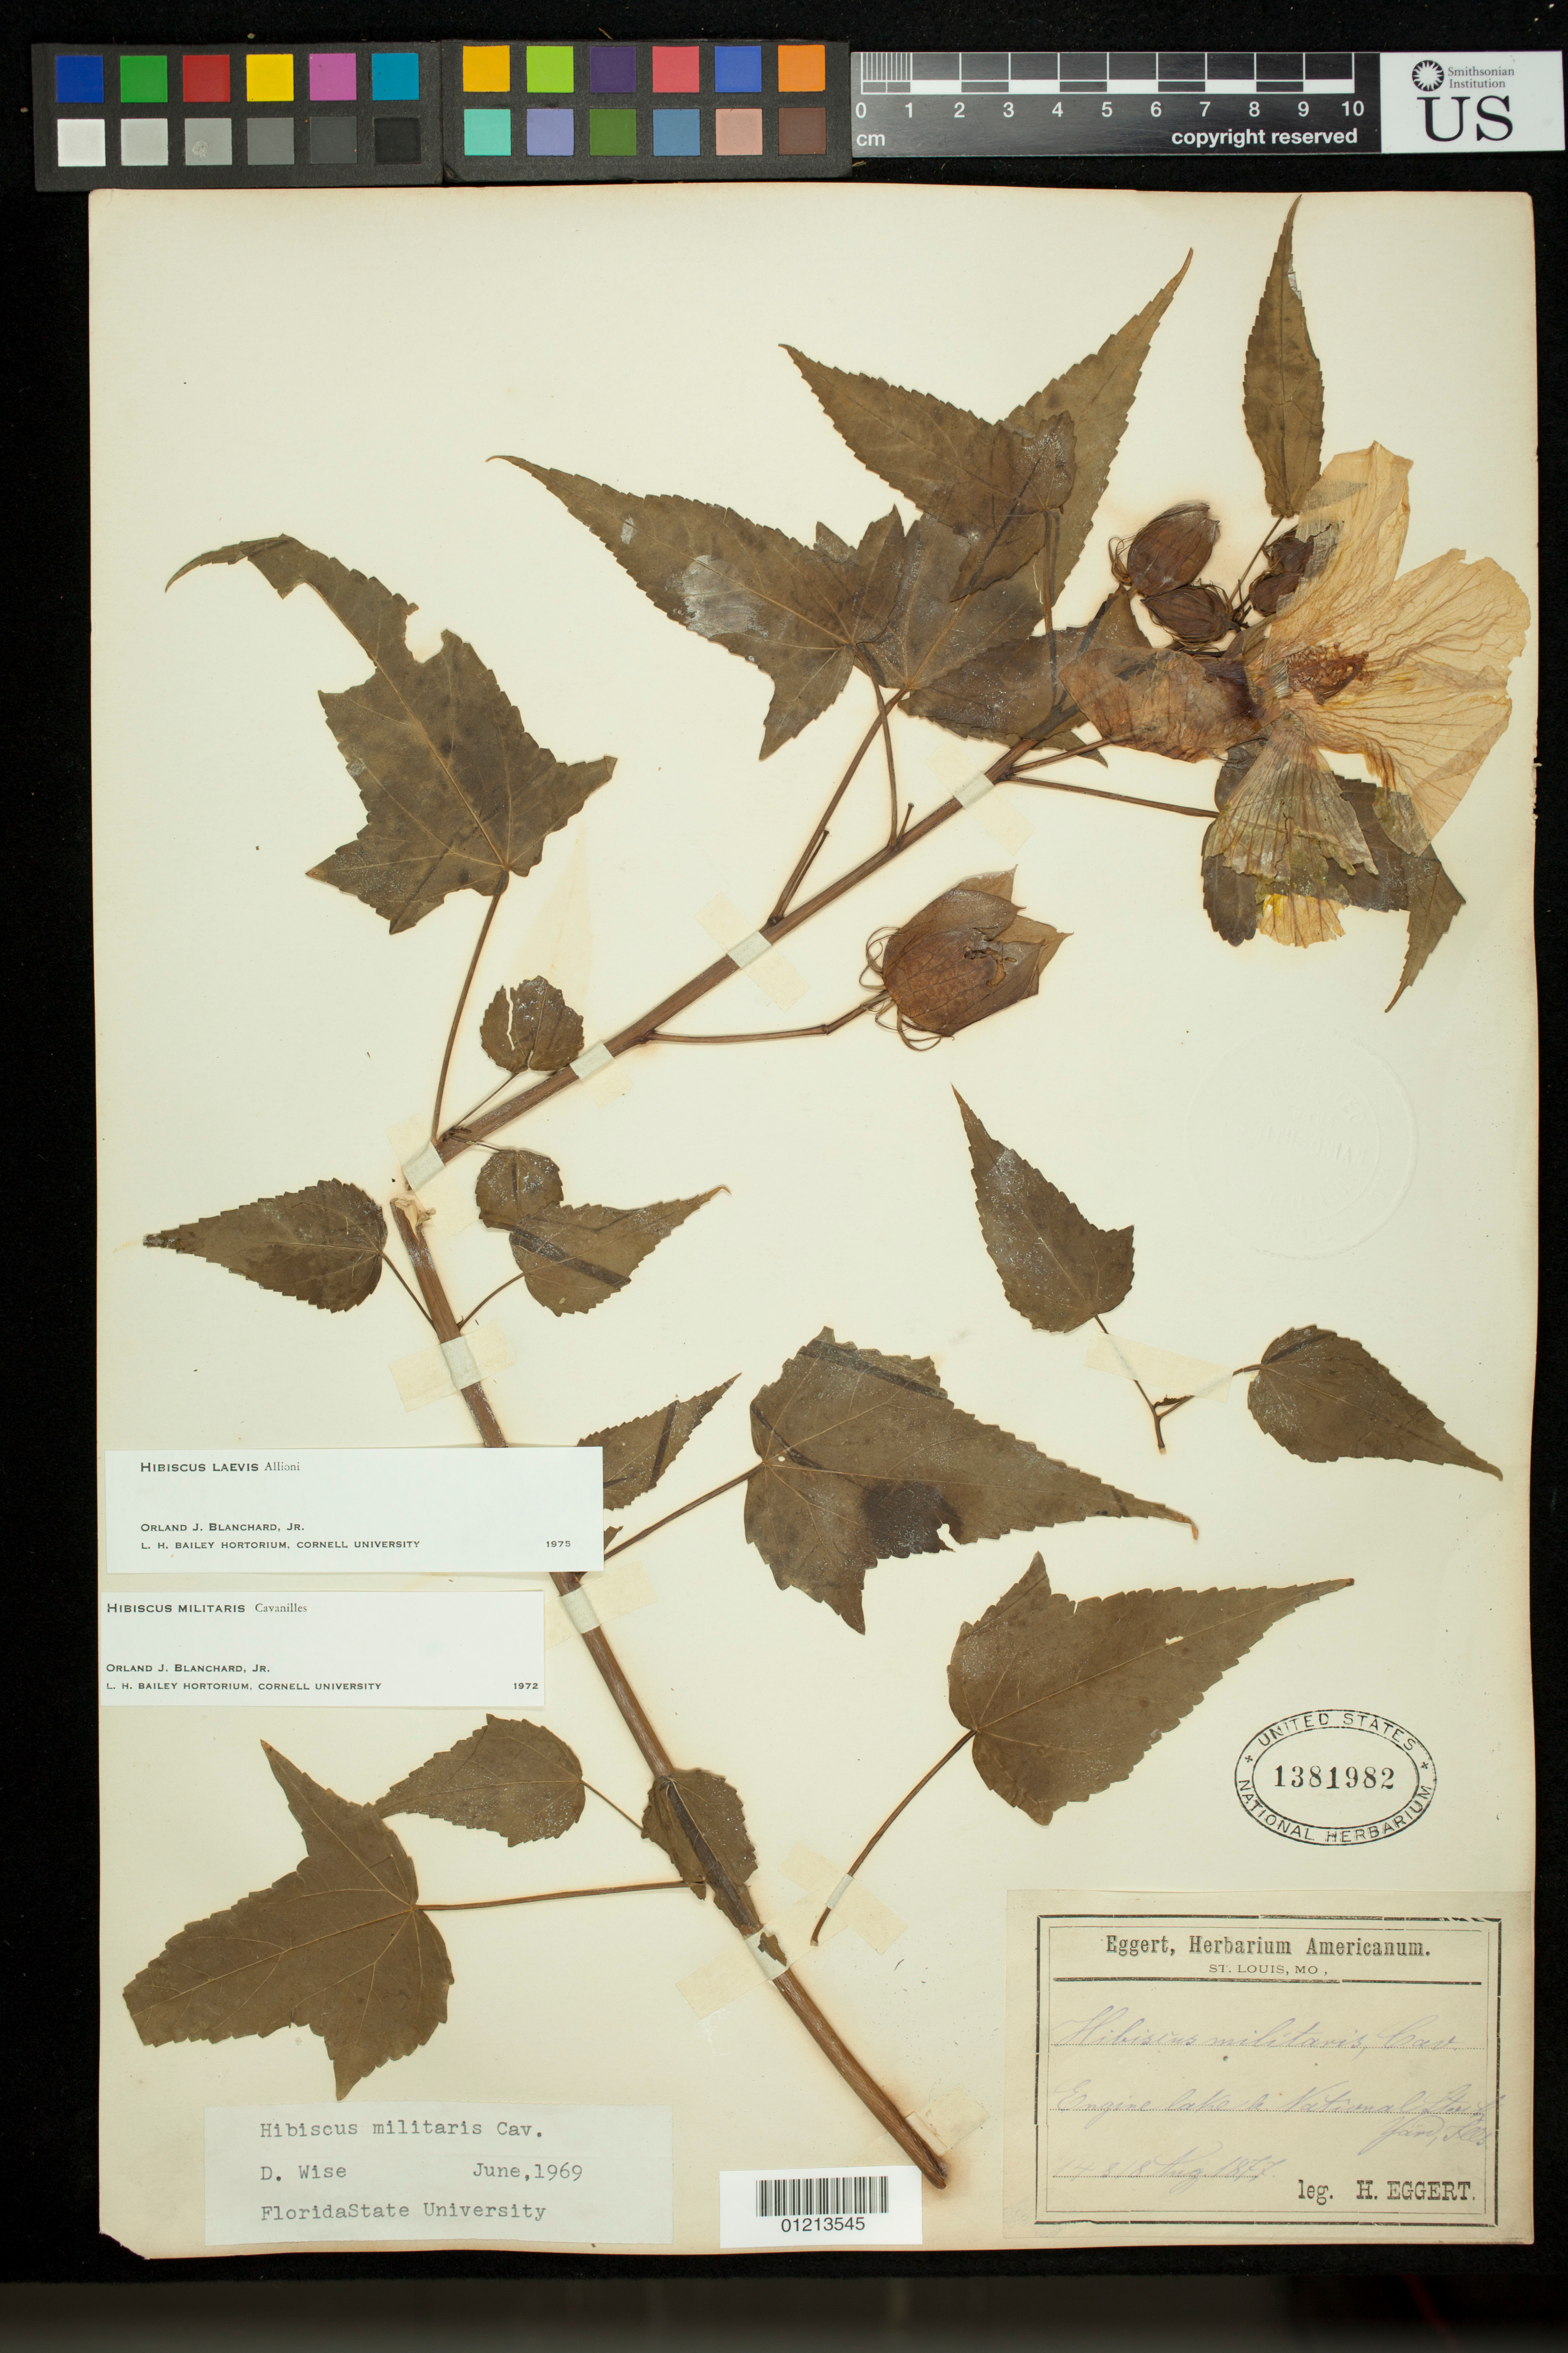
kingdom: Plantae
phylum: Tracheophyta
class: Magnoliopsida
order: Malvales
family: Malvaceae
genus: Hibiscus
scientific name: Hibiscus laevis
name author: All.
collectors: H. Eggert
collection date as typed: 14 Aug 1877 to 18 Aug 1877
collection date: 1877-08-14/1877-08-18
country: United States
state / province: Illinois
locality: Engine Lake National Stock Yard, Ills.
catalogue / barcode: US 1381982